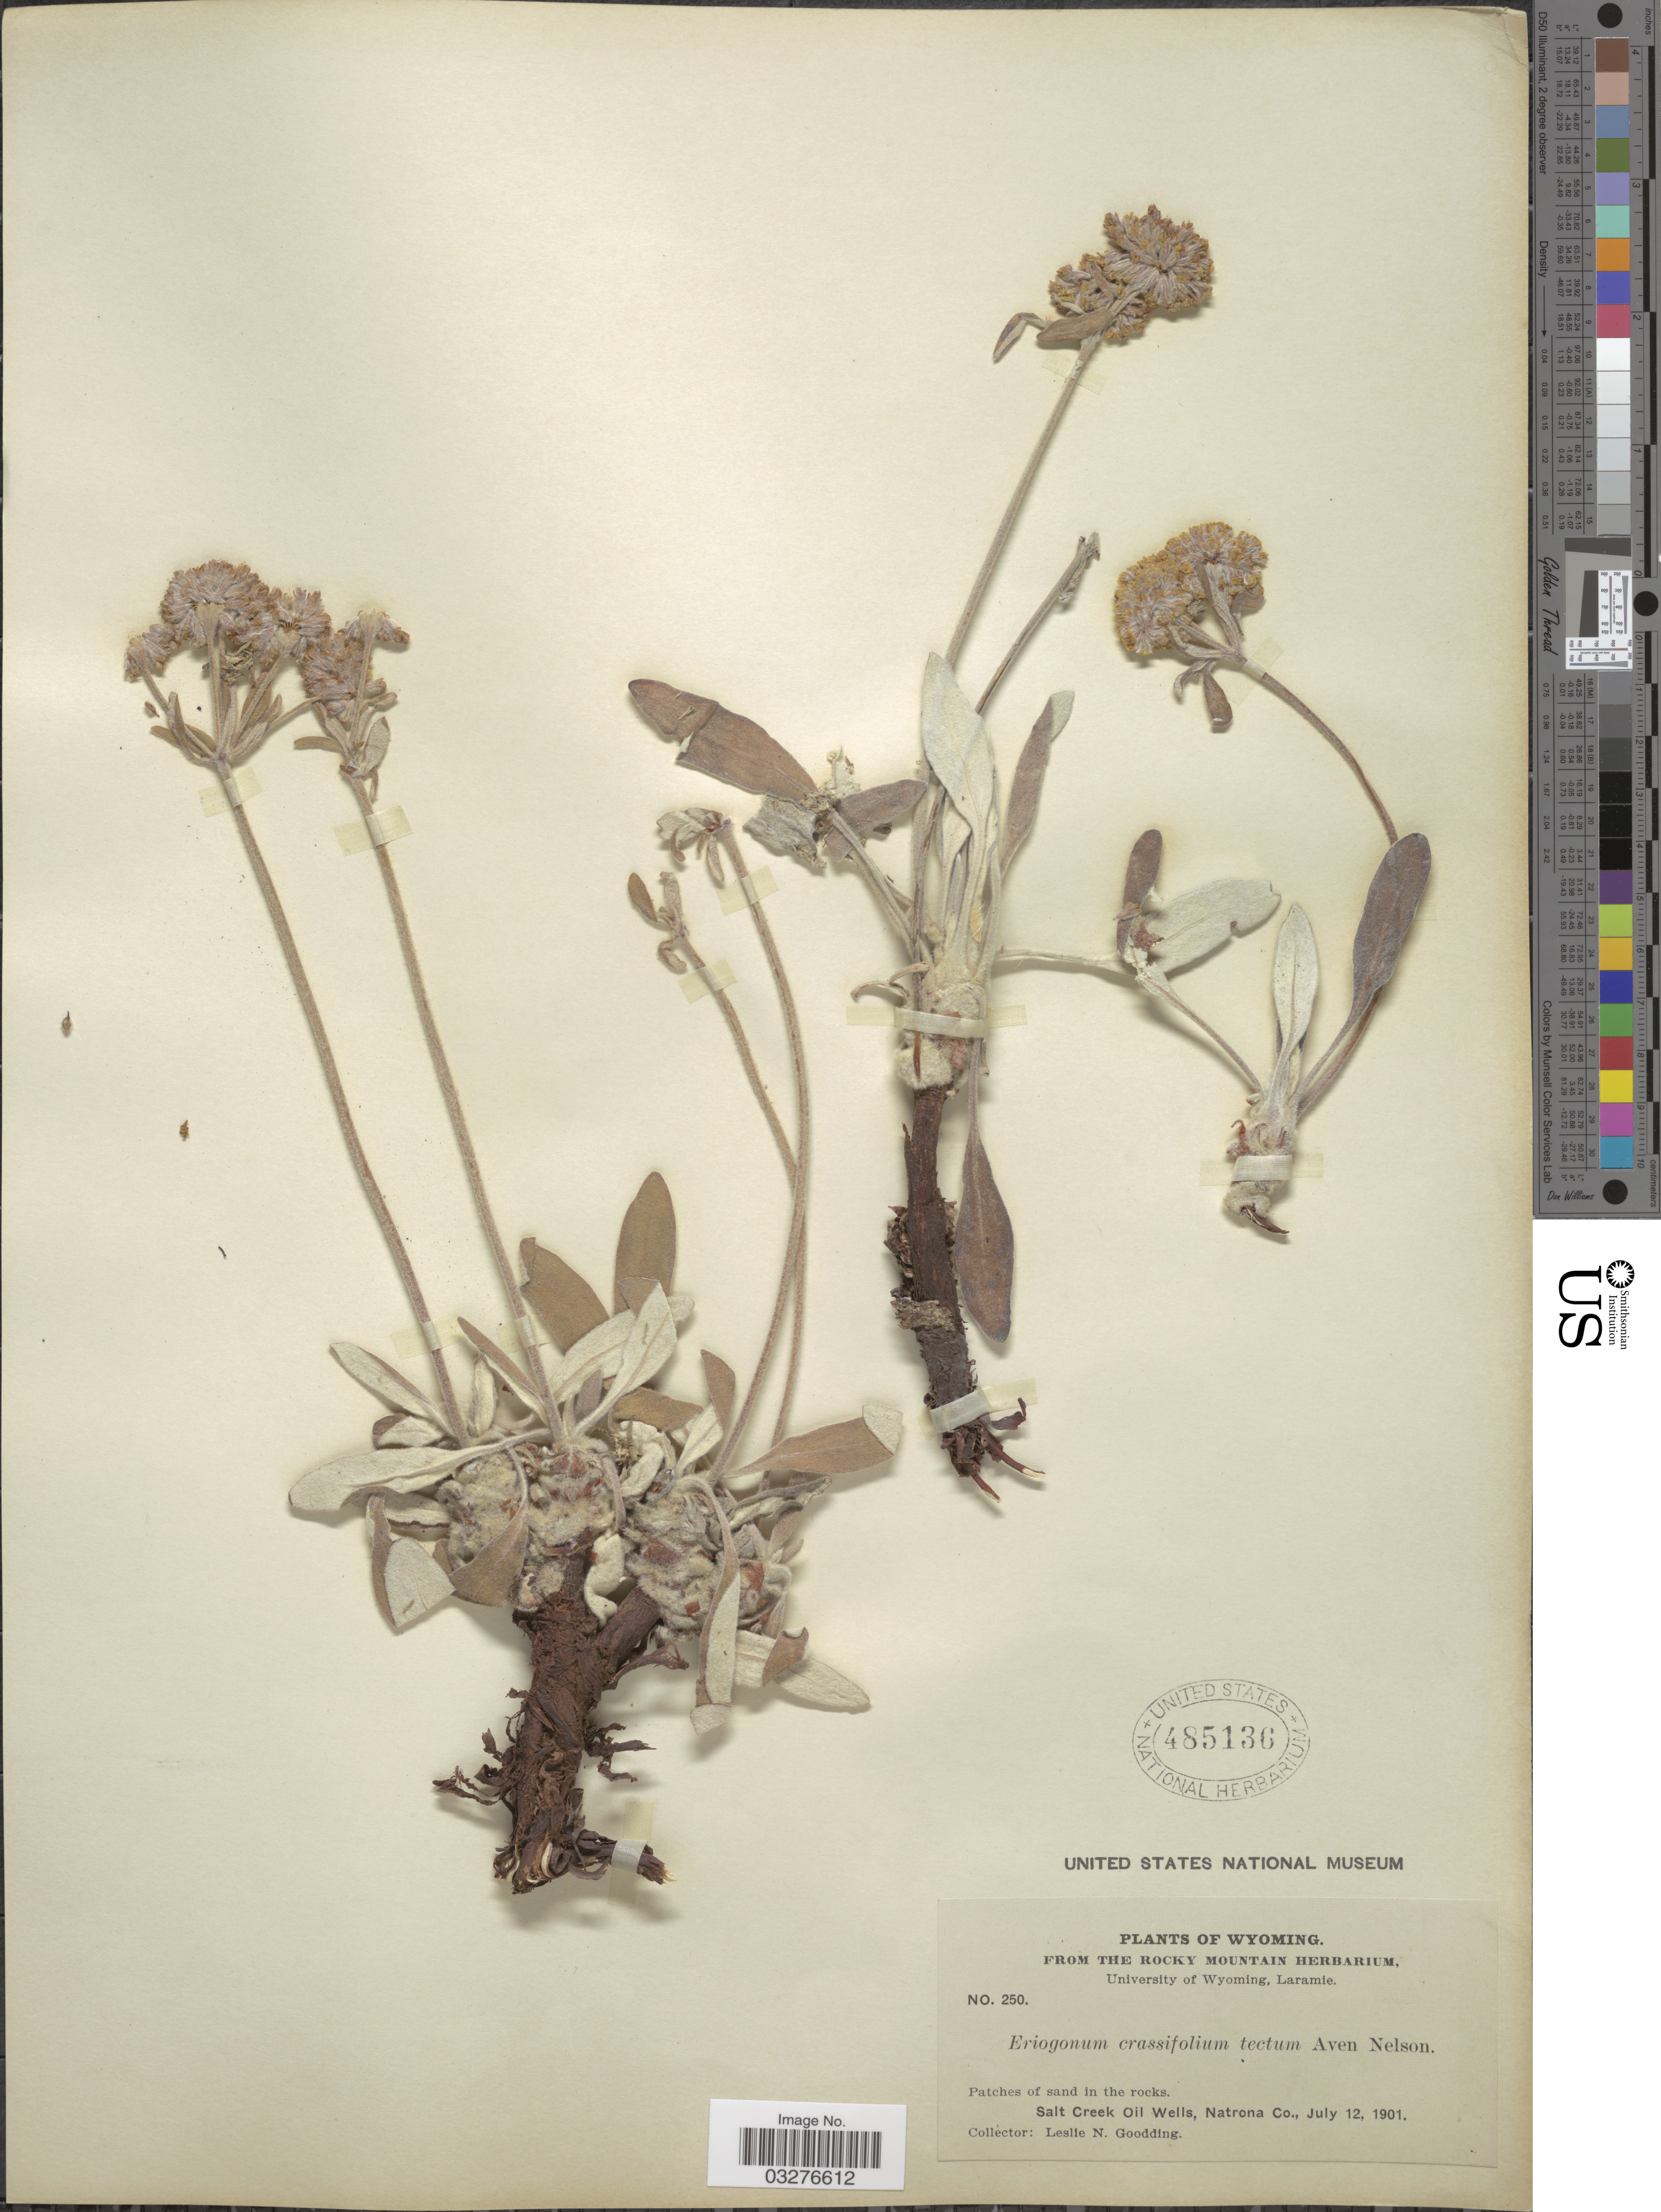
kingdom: Plantae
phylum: Tracheophyta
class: Magnoliopsida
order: Caryophyllales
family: Polygonaceae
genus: Eriogonum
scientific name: Eriogonum flavum var. flavum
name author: Nutt. ex Benth.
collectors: L. N. Goodding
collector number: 250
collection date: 1901-07-12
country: United States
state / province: Wyoming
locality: Salt Creek Oil Wells, Natrona Co.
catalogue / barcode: US 485136